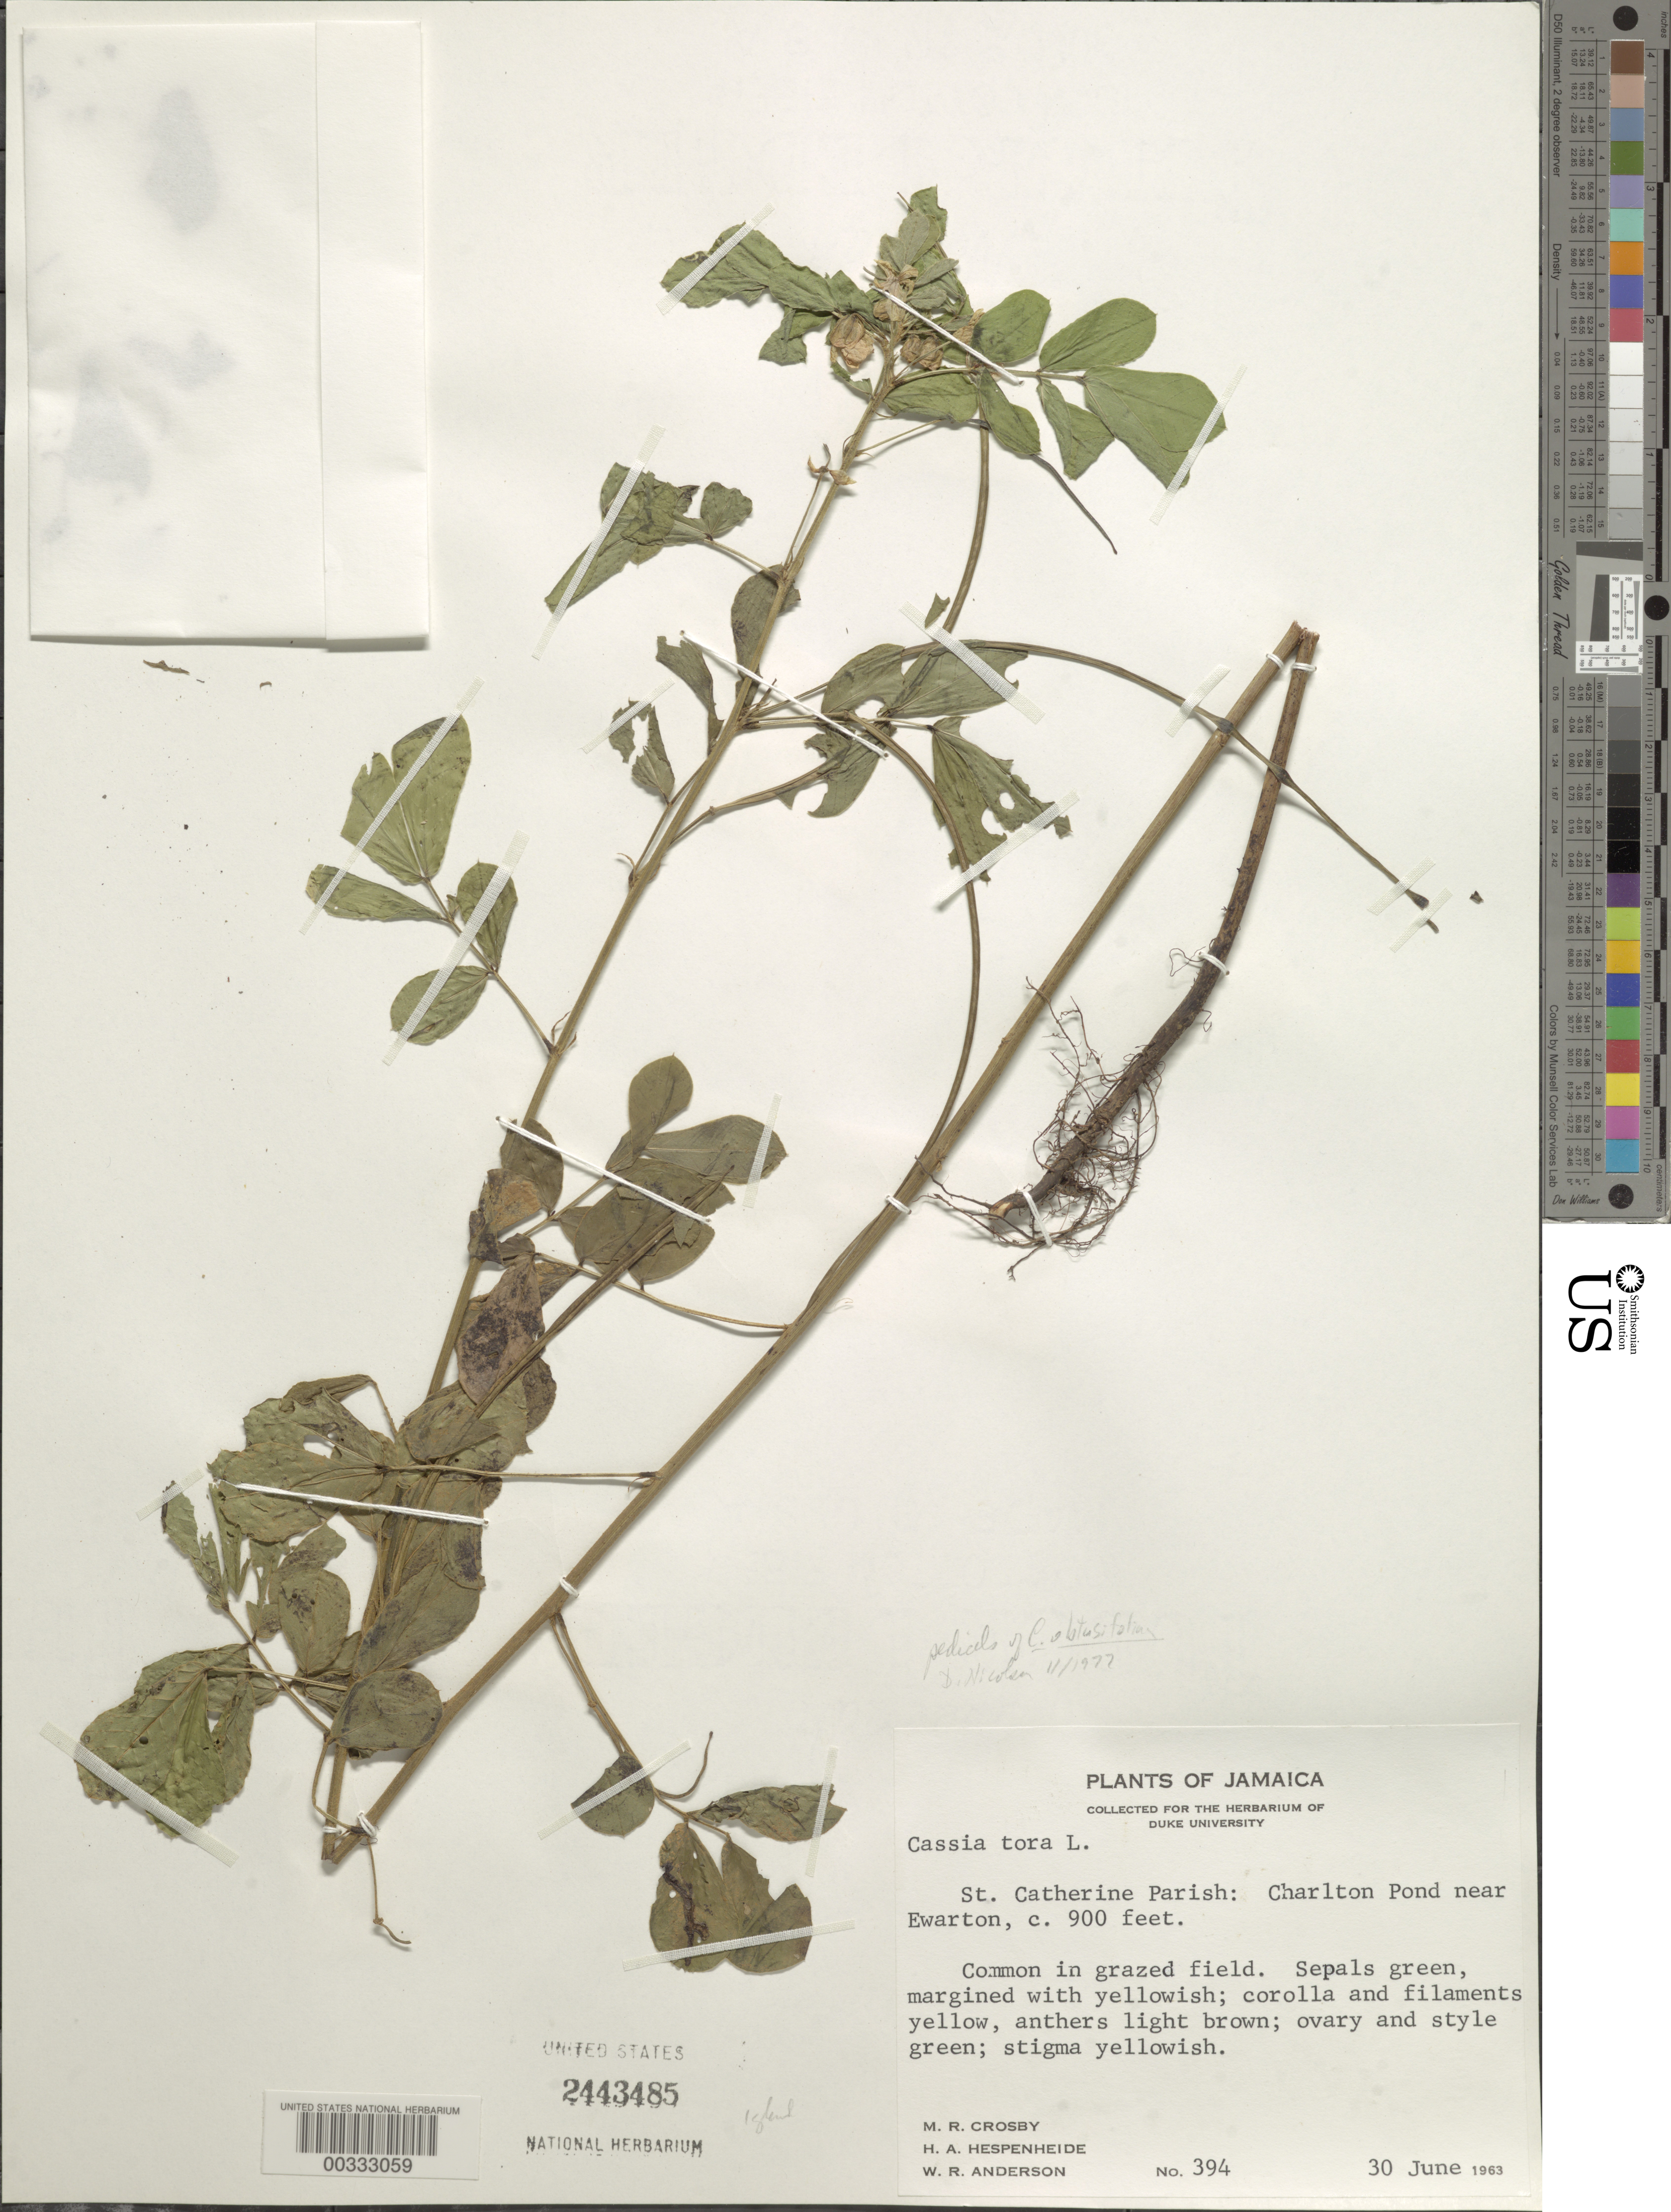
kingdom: Plantae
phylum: Tracheophyta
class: Magnoliopsida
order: Fabales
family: Fabaceae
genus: Senna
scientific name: Senna obtusifolia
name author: (L.) H.S. Irwin & Barneby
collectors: M. R. Crosby, H. A. Hespenheide & W. R. Anderson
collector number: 394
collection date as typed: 30 Jun 1963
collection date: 1963-06-30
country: Jamaica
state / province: Saint Catherine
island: Greater Antilles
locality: Charlton pond near ewarton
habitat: In grazed field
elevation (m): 274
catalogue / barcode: US 2443485